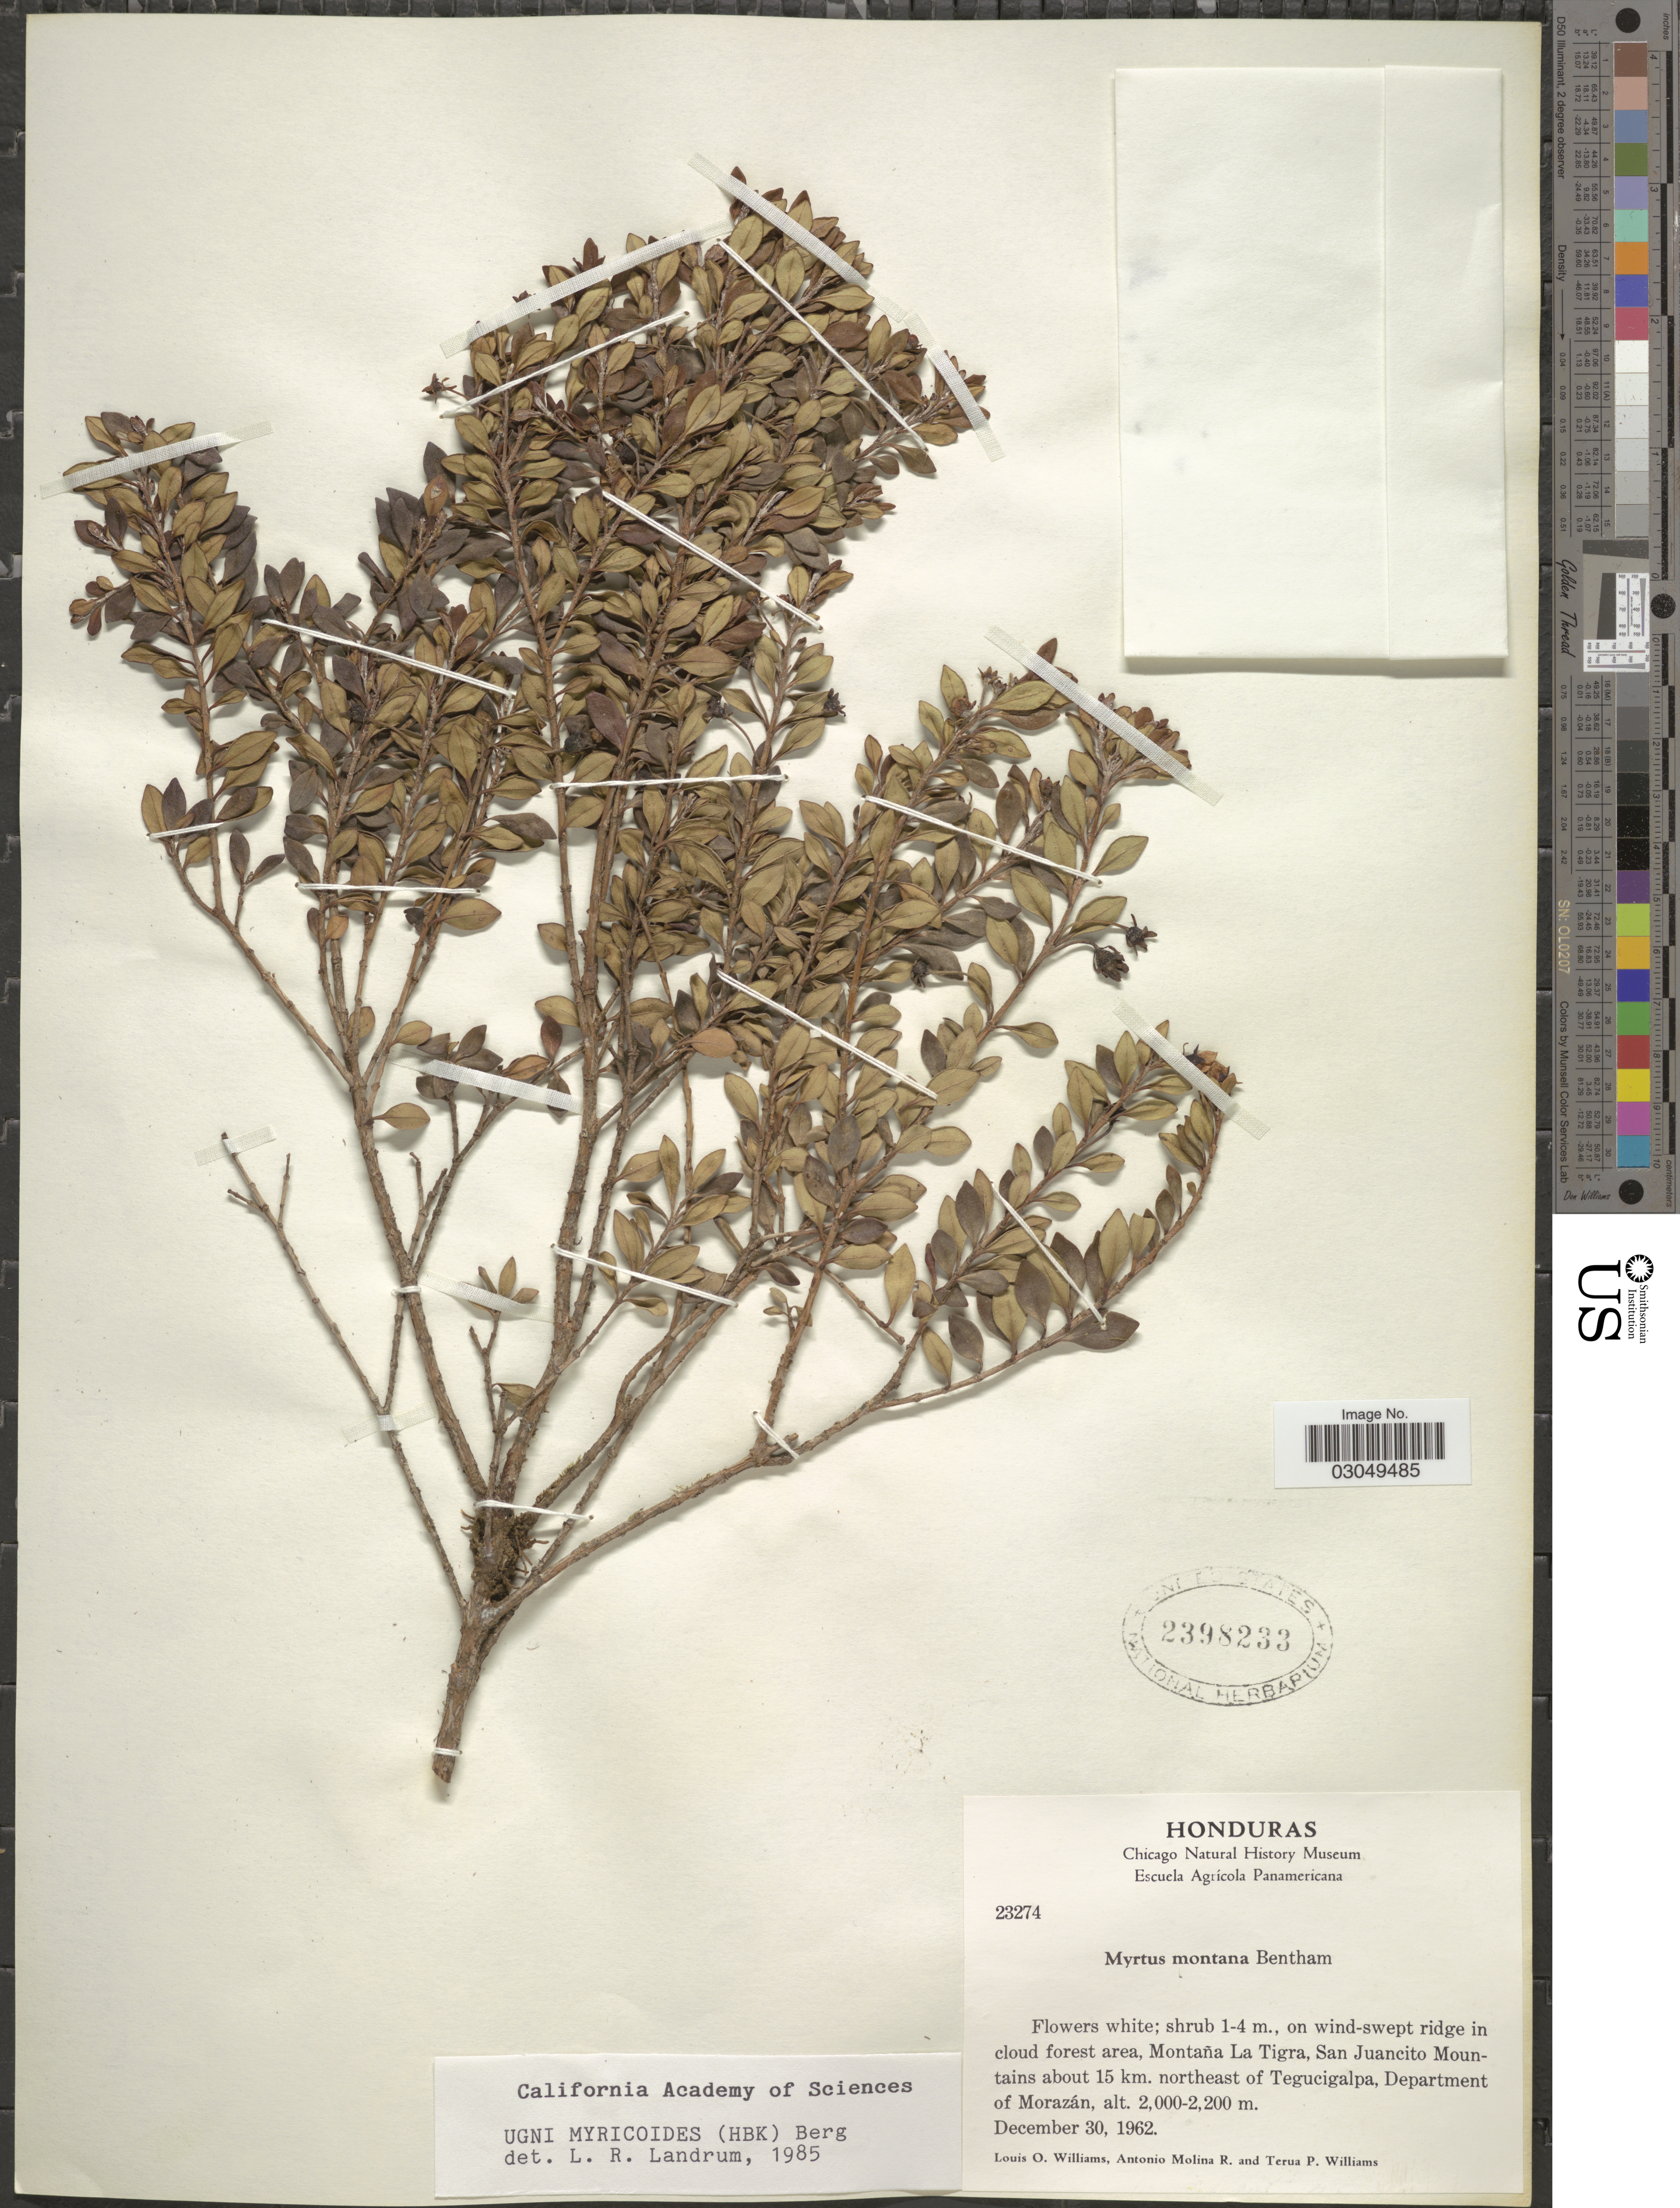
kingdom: Plantae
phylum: Tracheophyta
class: Magnoliopsida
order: Myrtales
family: Myrtaceae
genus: Ugni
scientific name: Ugni myricoides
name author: (Kunth) O. Berg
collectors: L. O. Williams, A. Molina R. & T. Williams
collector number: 23274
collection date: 1962-12-30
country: Honduras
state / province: Fco. Morazán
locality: Montaña La Tigra, San Juancito Mountains about 15 km. northeast of Tegucigalpa, Department of Morazán.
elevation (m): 2000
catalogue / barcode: US 2398233